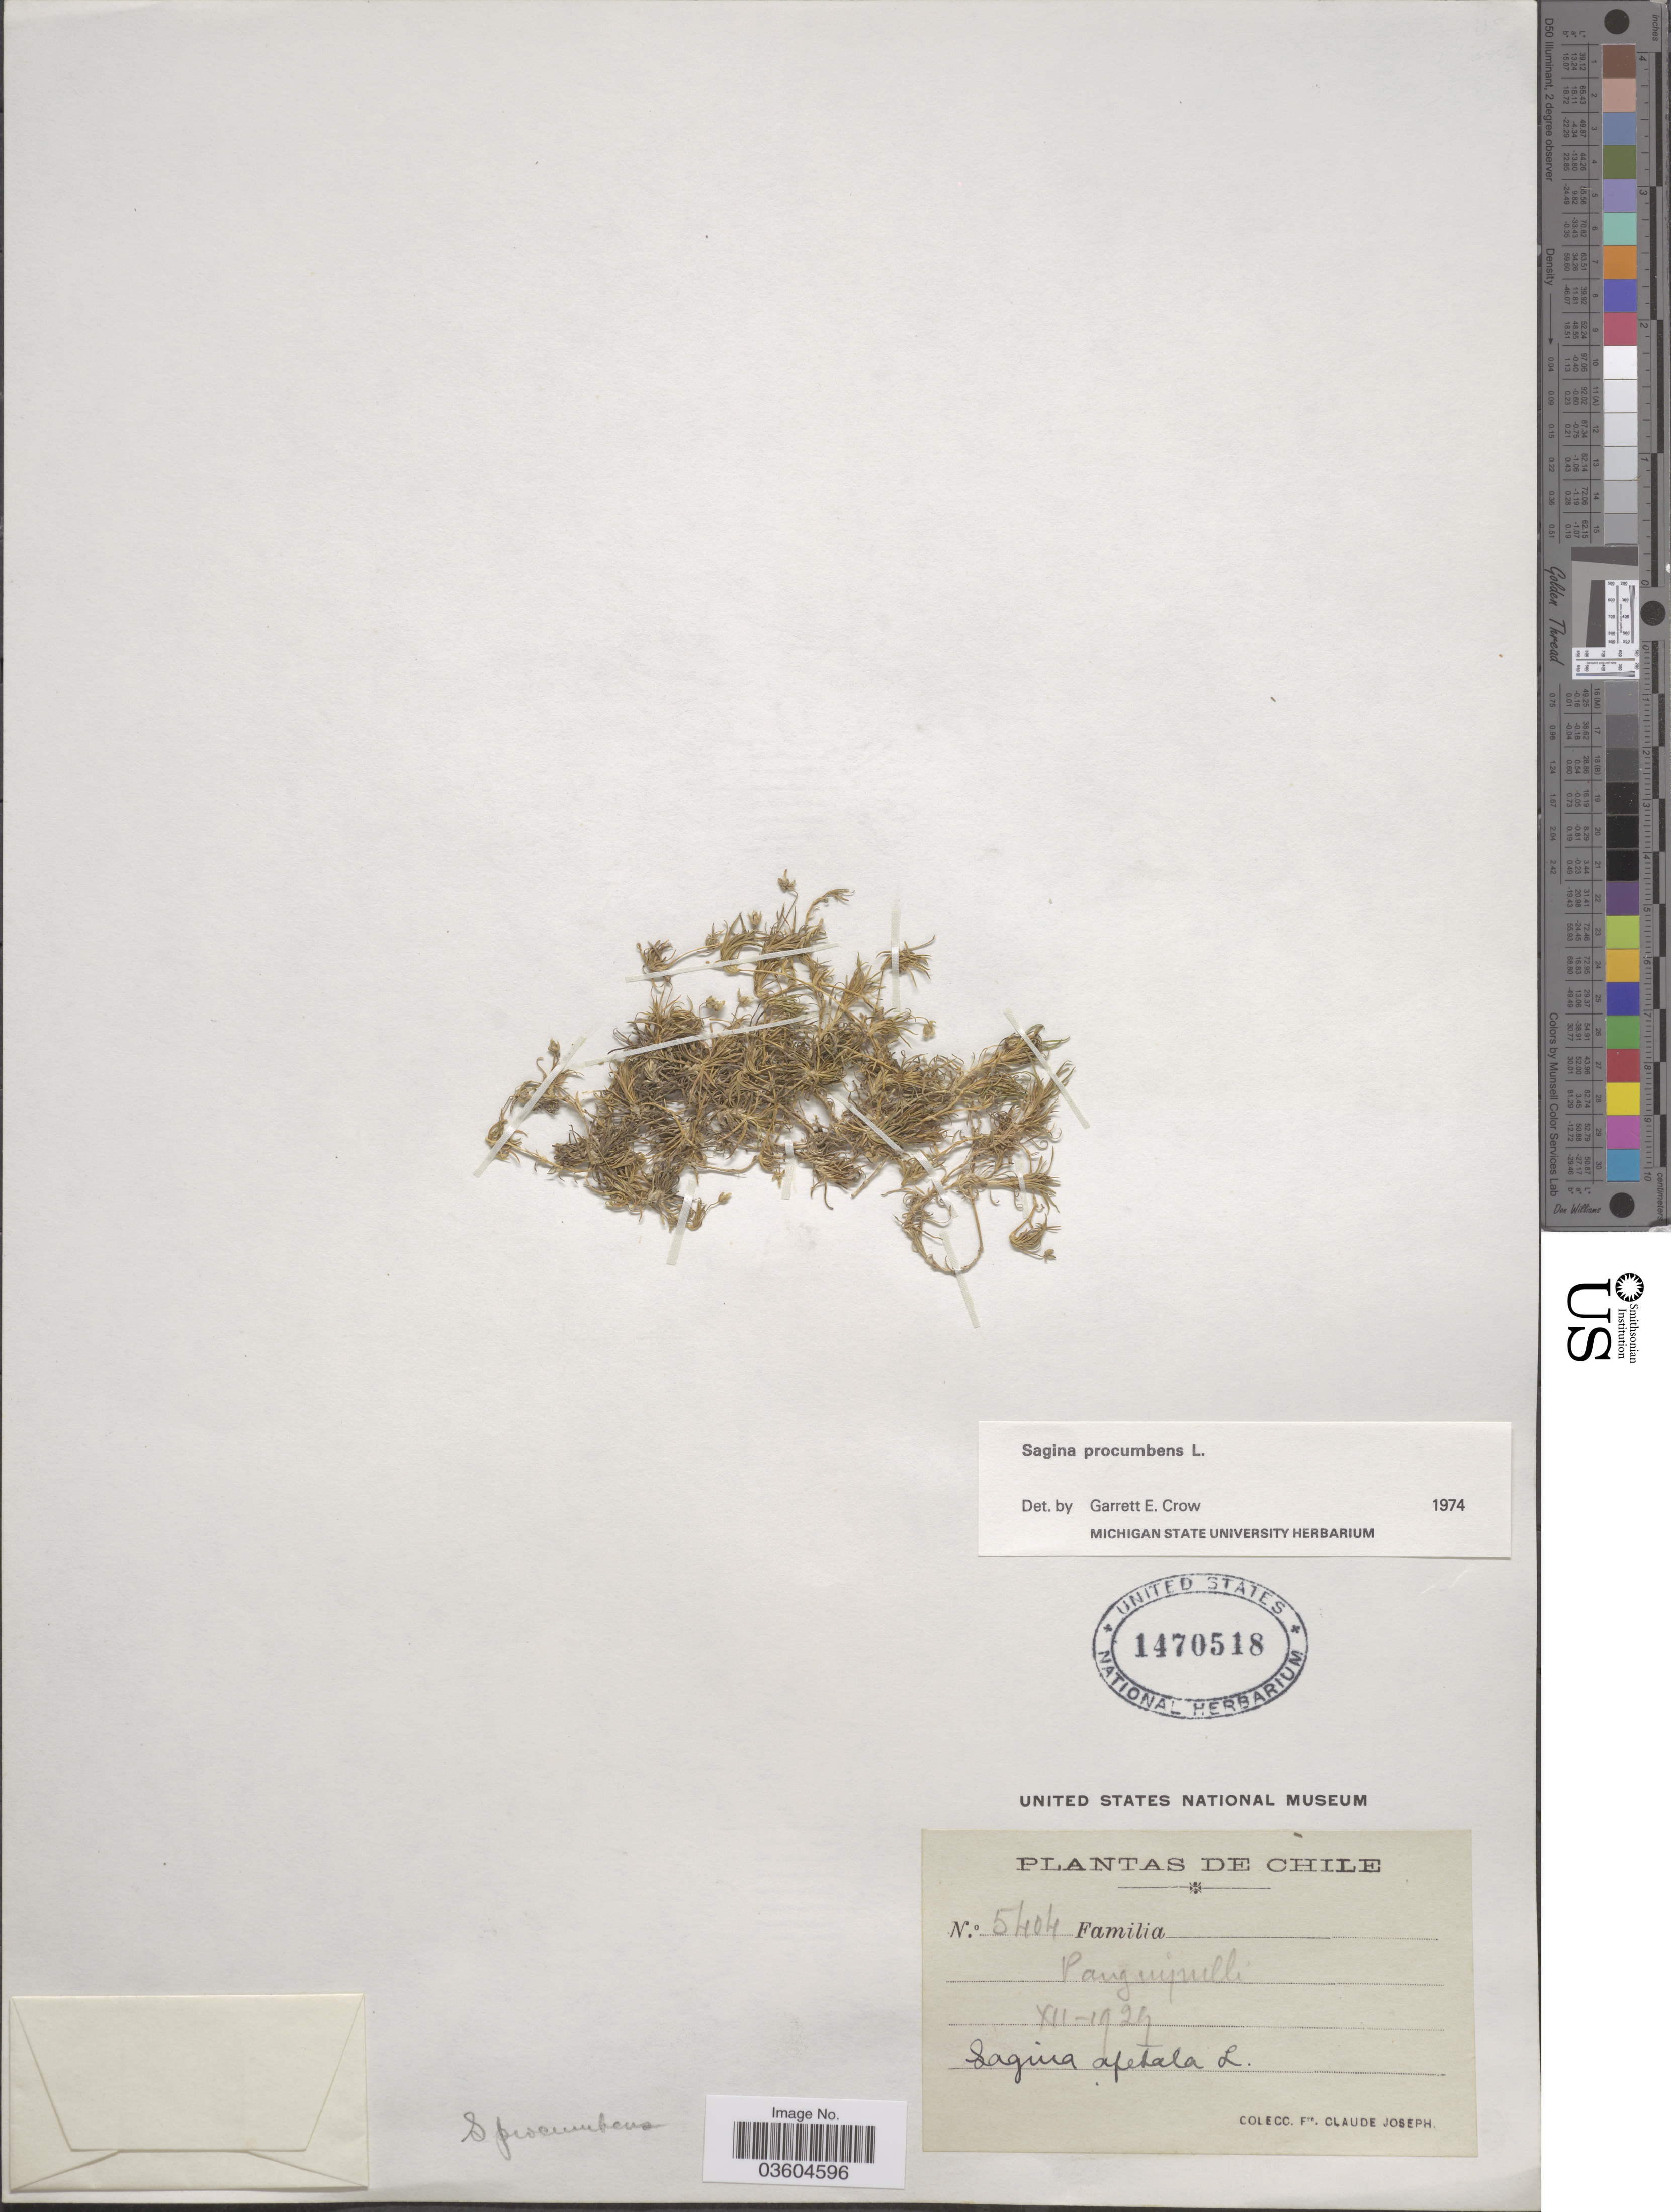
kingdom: Plantae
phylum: Tracheophyta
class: Magnoliopsida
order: Caryophyllales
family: Caryophyllaceae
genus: Sagina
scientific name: Sagina procumbens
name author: L.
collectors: Bro. Claude-Joseph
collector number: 5404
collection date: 1929-12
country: Chile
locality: Panguipulli.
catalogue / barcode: US 1470518